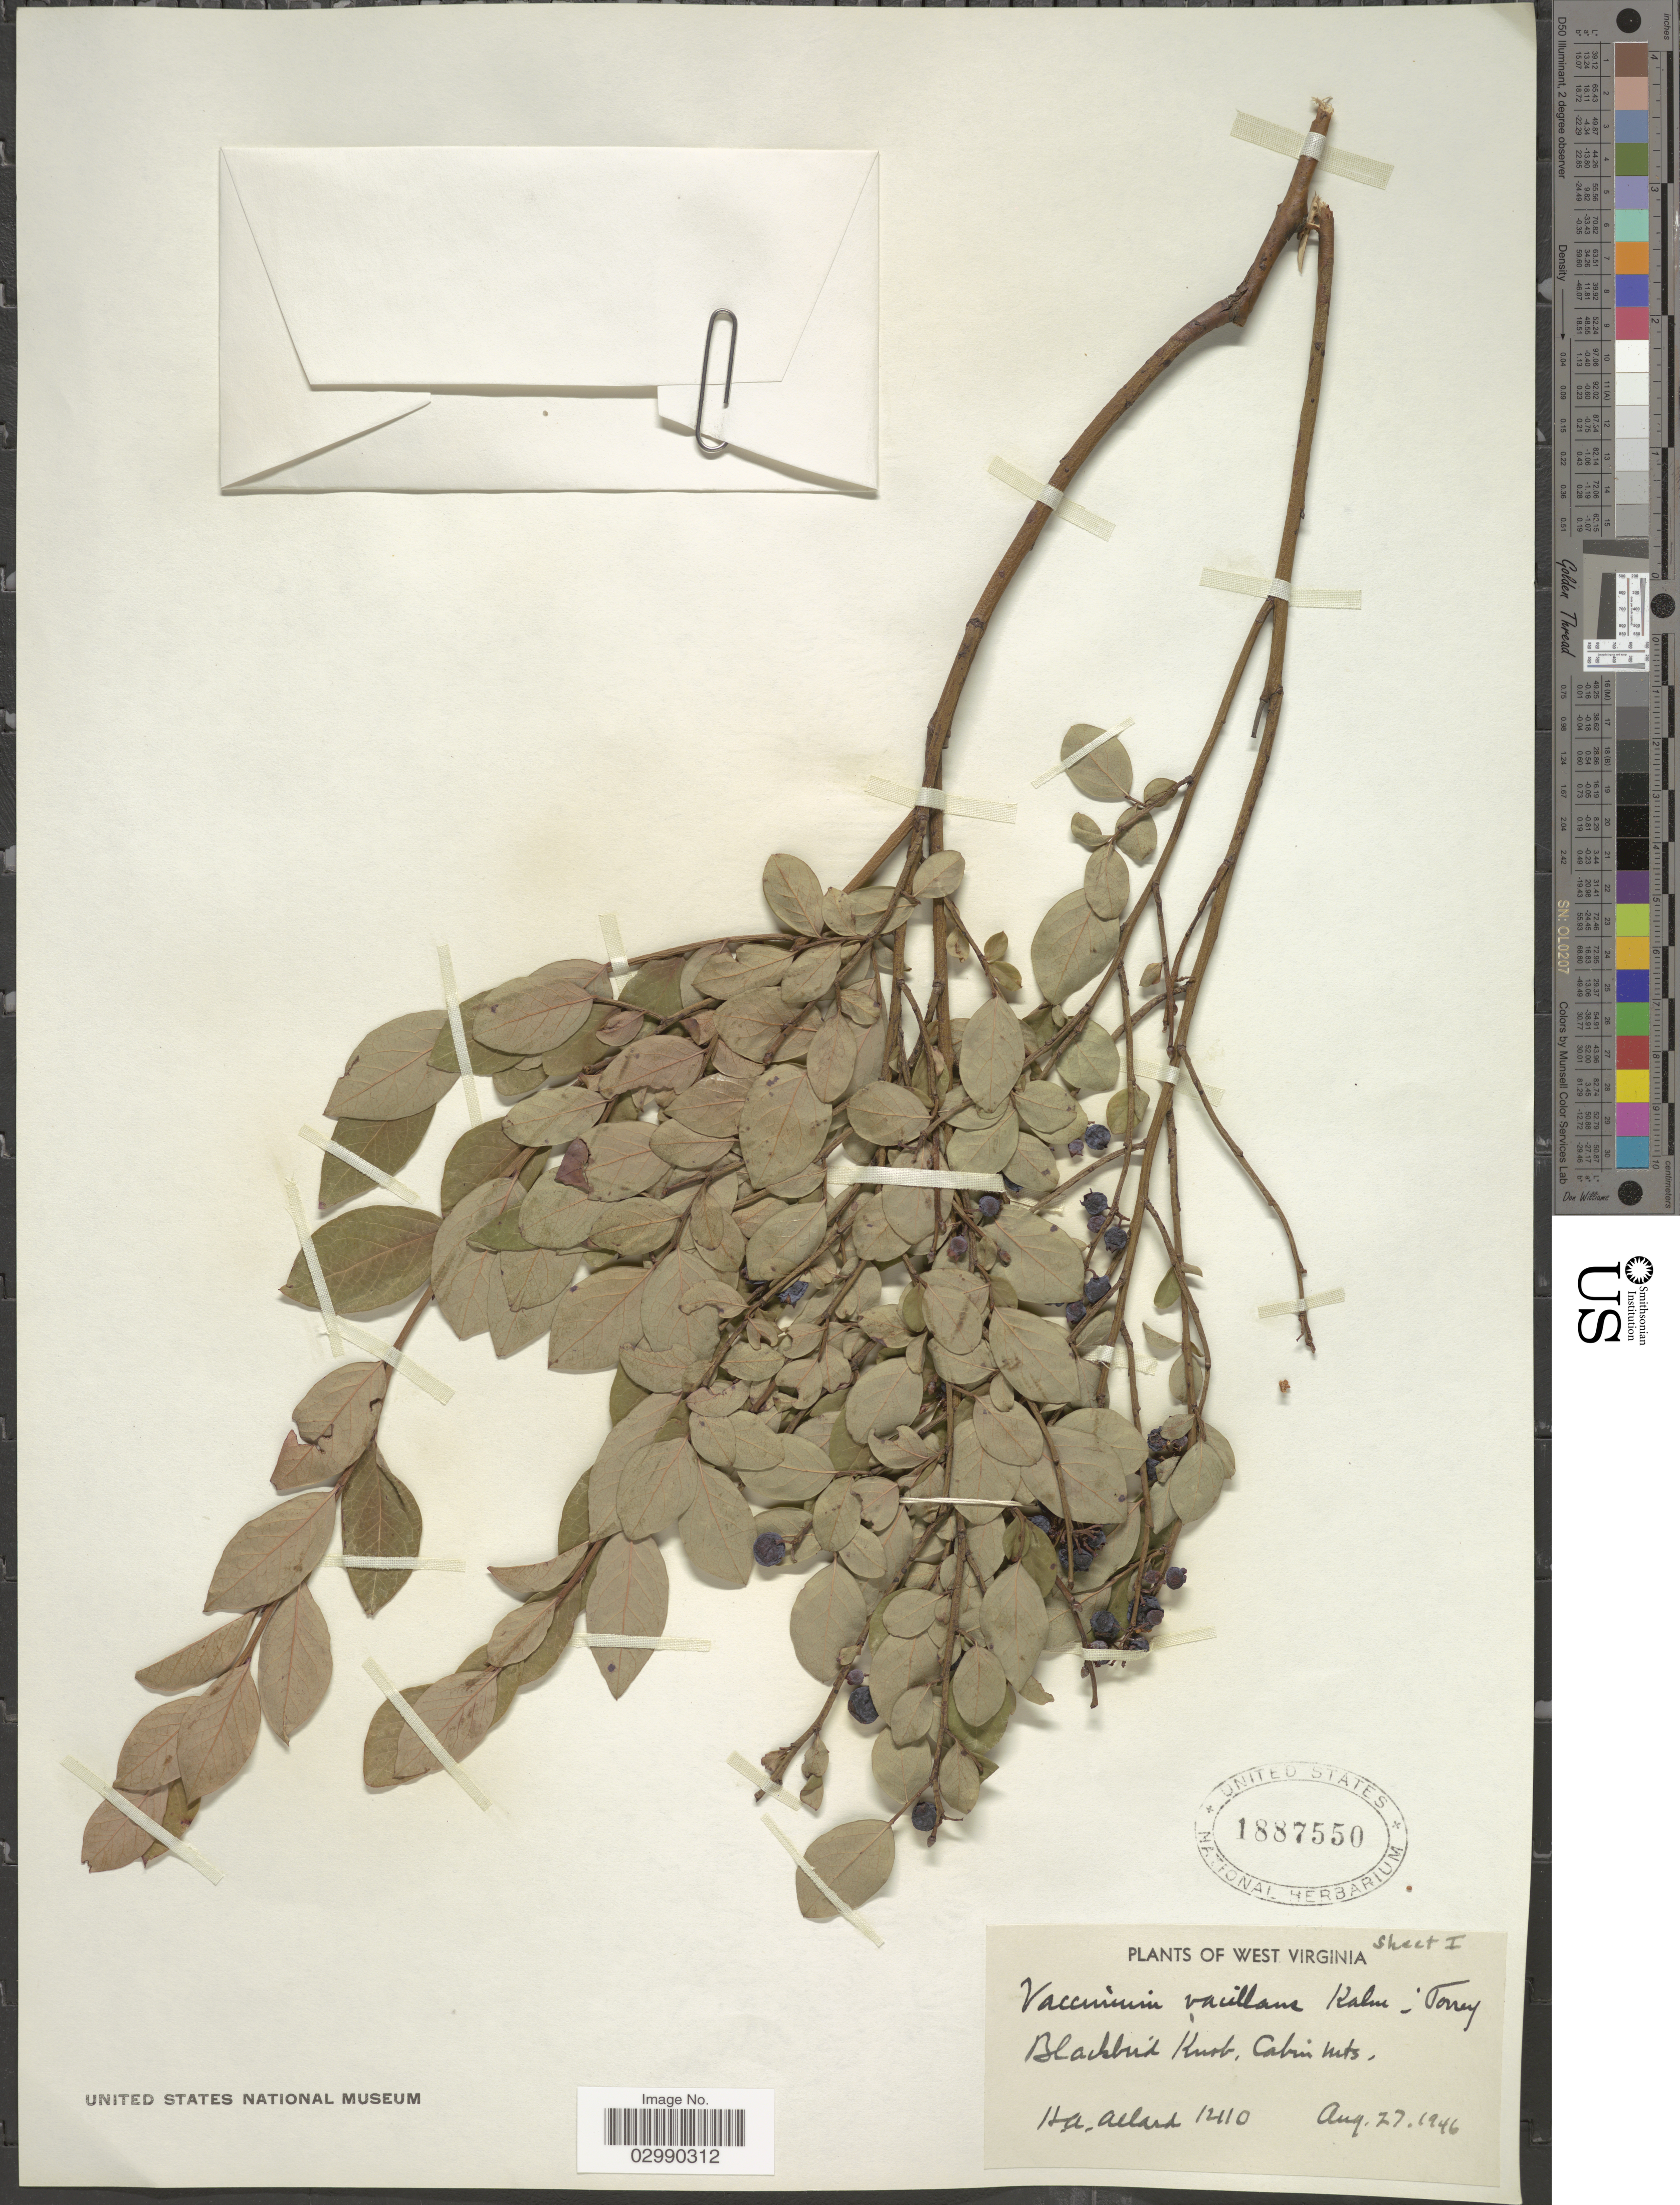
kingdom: Plantae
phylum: Tracheophyta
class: Magnoliopsida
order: Ericales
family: Ericaceae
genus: Vaccinium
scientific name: Vaccinium vacillans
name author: Kalm ex Torr.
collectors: H. A. Allard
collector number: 12110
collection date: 1946-08-27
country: United States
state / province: West Virginia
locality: Blackbird Knob, Cabin mts.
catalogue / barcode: US 1887550